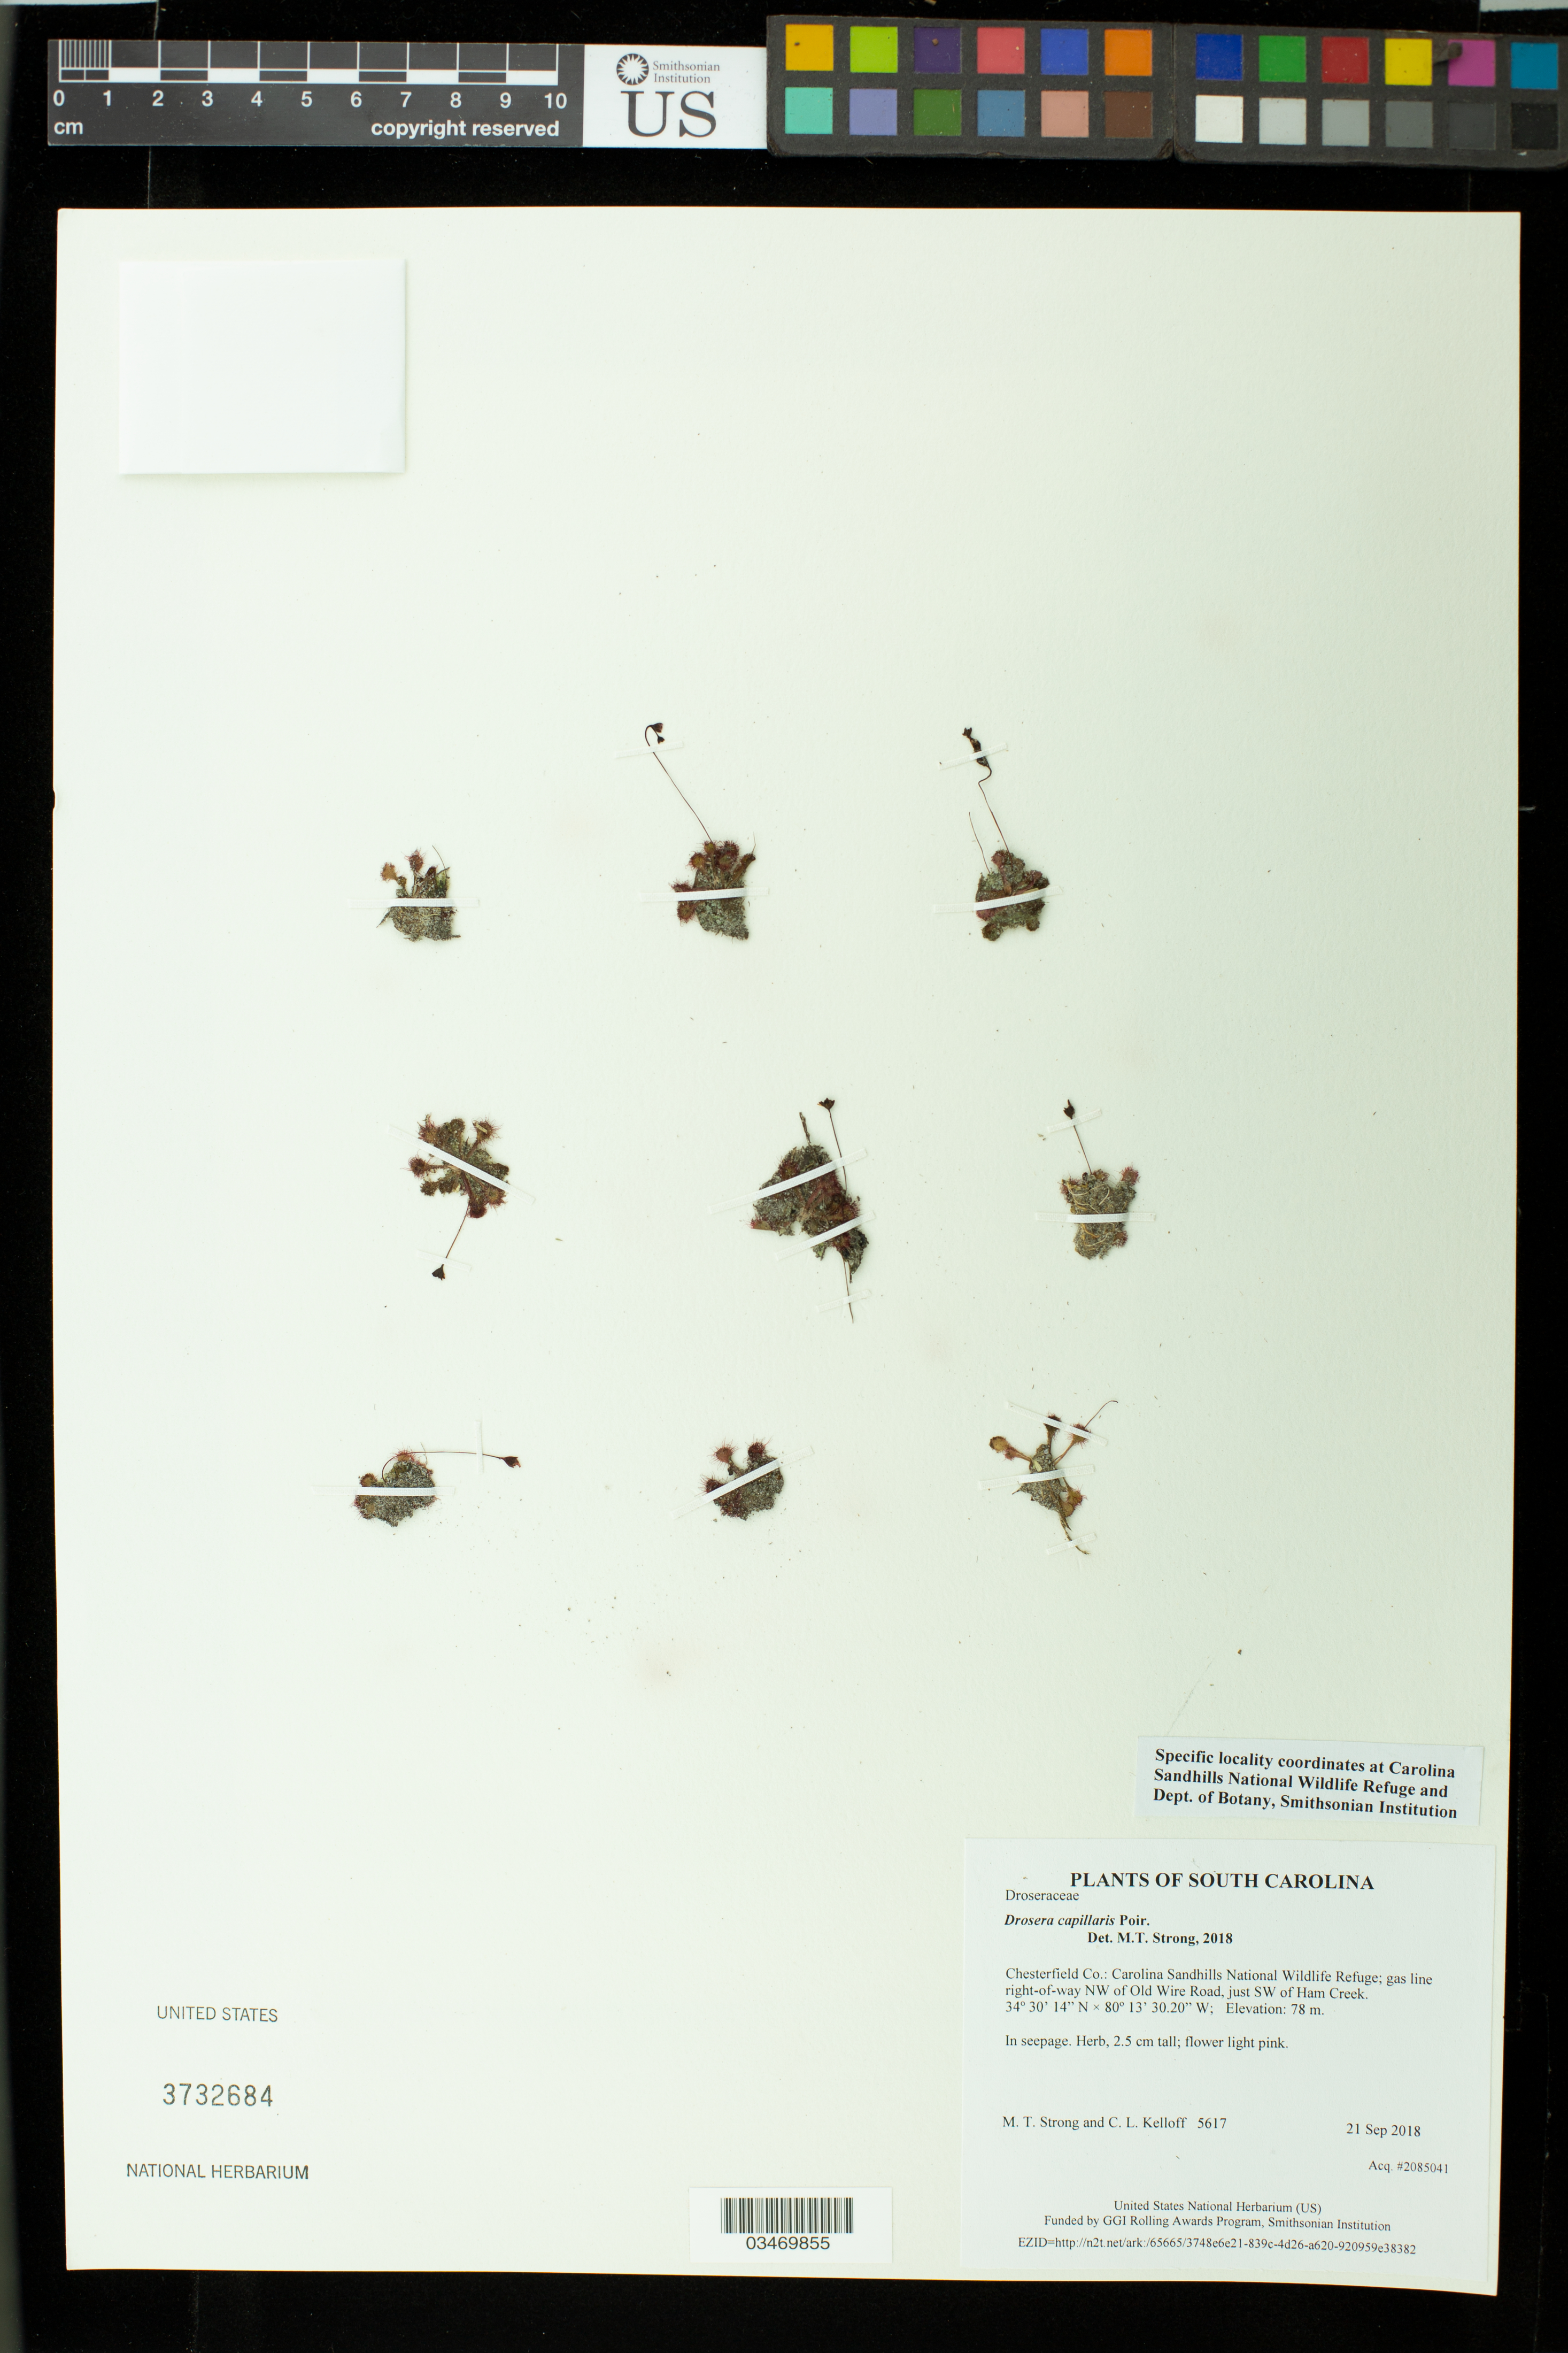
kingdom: Plantae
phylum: Tracheophyta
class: Magnoliopsida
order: Caryophyllales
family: Droseraceae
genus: Drosera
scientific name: Drosera capillaris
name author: Poir.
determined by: Strong, M. T., (US), Smithsonian Institution - National Museum of Natural History (UNITED STATES)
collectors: M. T. Strong & C. L. Kelloff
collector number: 5617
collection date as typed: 21 Sep 2018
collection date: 2018-09-21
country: United States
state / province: South Carolina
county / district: Chesterfield Co.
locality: Carolina Sandhills National Wildlife Refuge; gas line right-of-way NW of Old Wire Road, just SW of Ham Creek.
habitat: In seepage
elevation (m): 78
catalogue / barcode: US 3732684